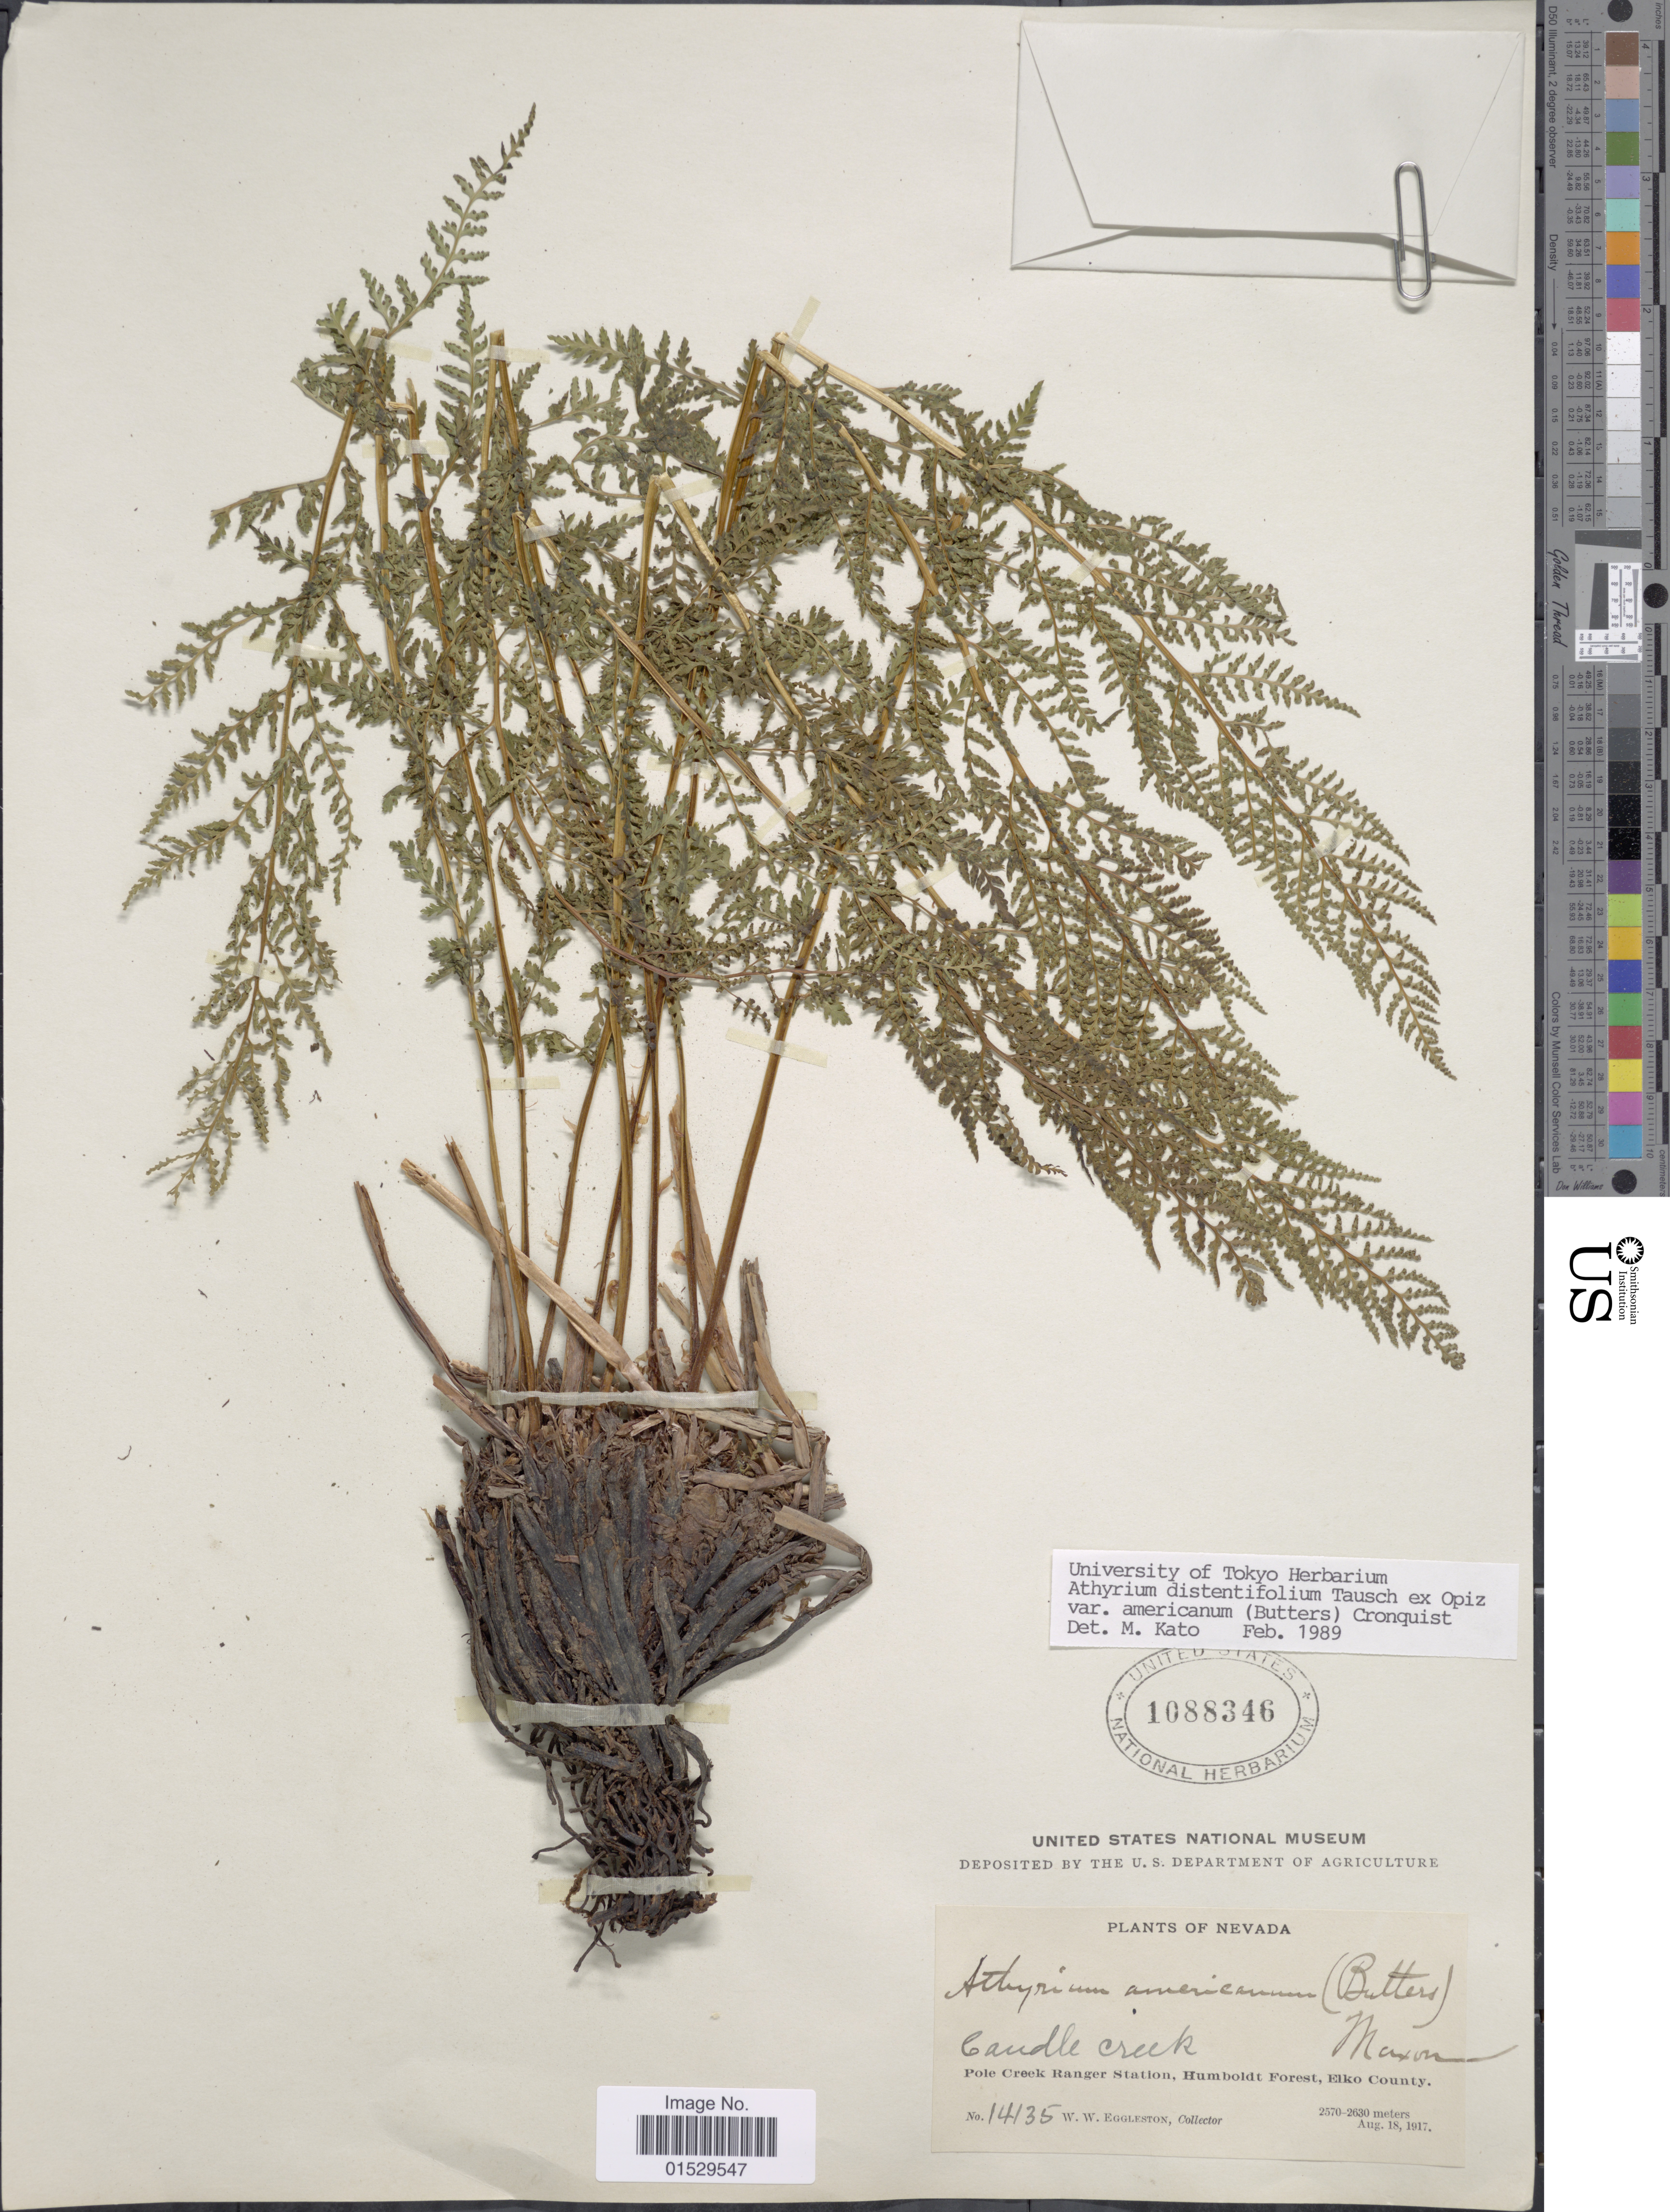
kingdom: Plantae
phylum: Tracheophyta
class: Polypodiopsida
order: Polypodiales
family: Athyriaceae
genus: Athyrium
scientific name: Athyrium distentifolilum subsp. americanum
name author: (Butters) Hultén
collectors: W. W. Eggleston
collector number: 14135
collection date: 1917-08-18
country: United States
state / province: Nevada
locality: Candle Creek, Pole Creek Ranger Station, Humboidt Forest, Elko County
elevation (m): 2570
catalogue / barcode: US 1088346